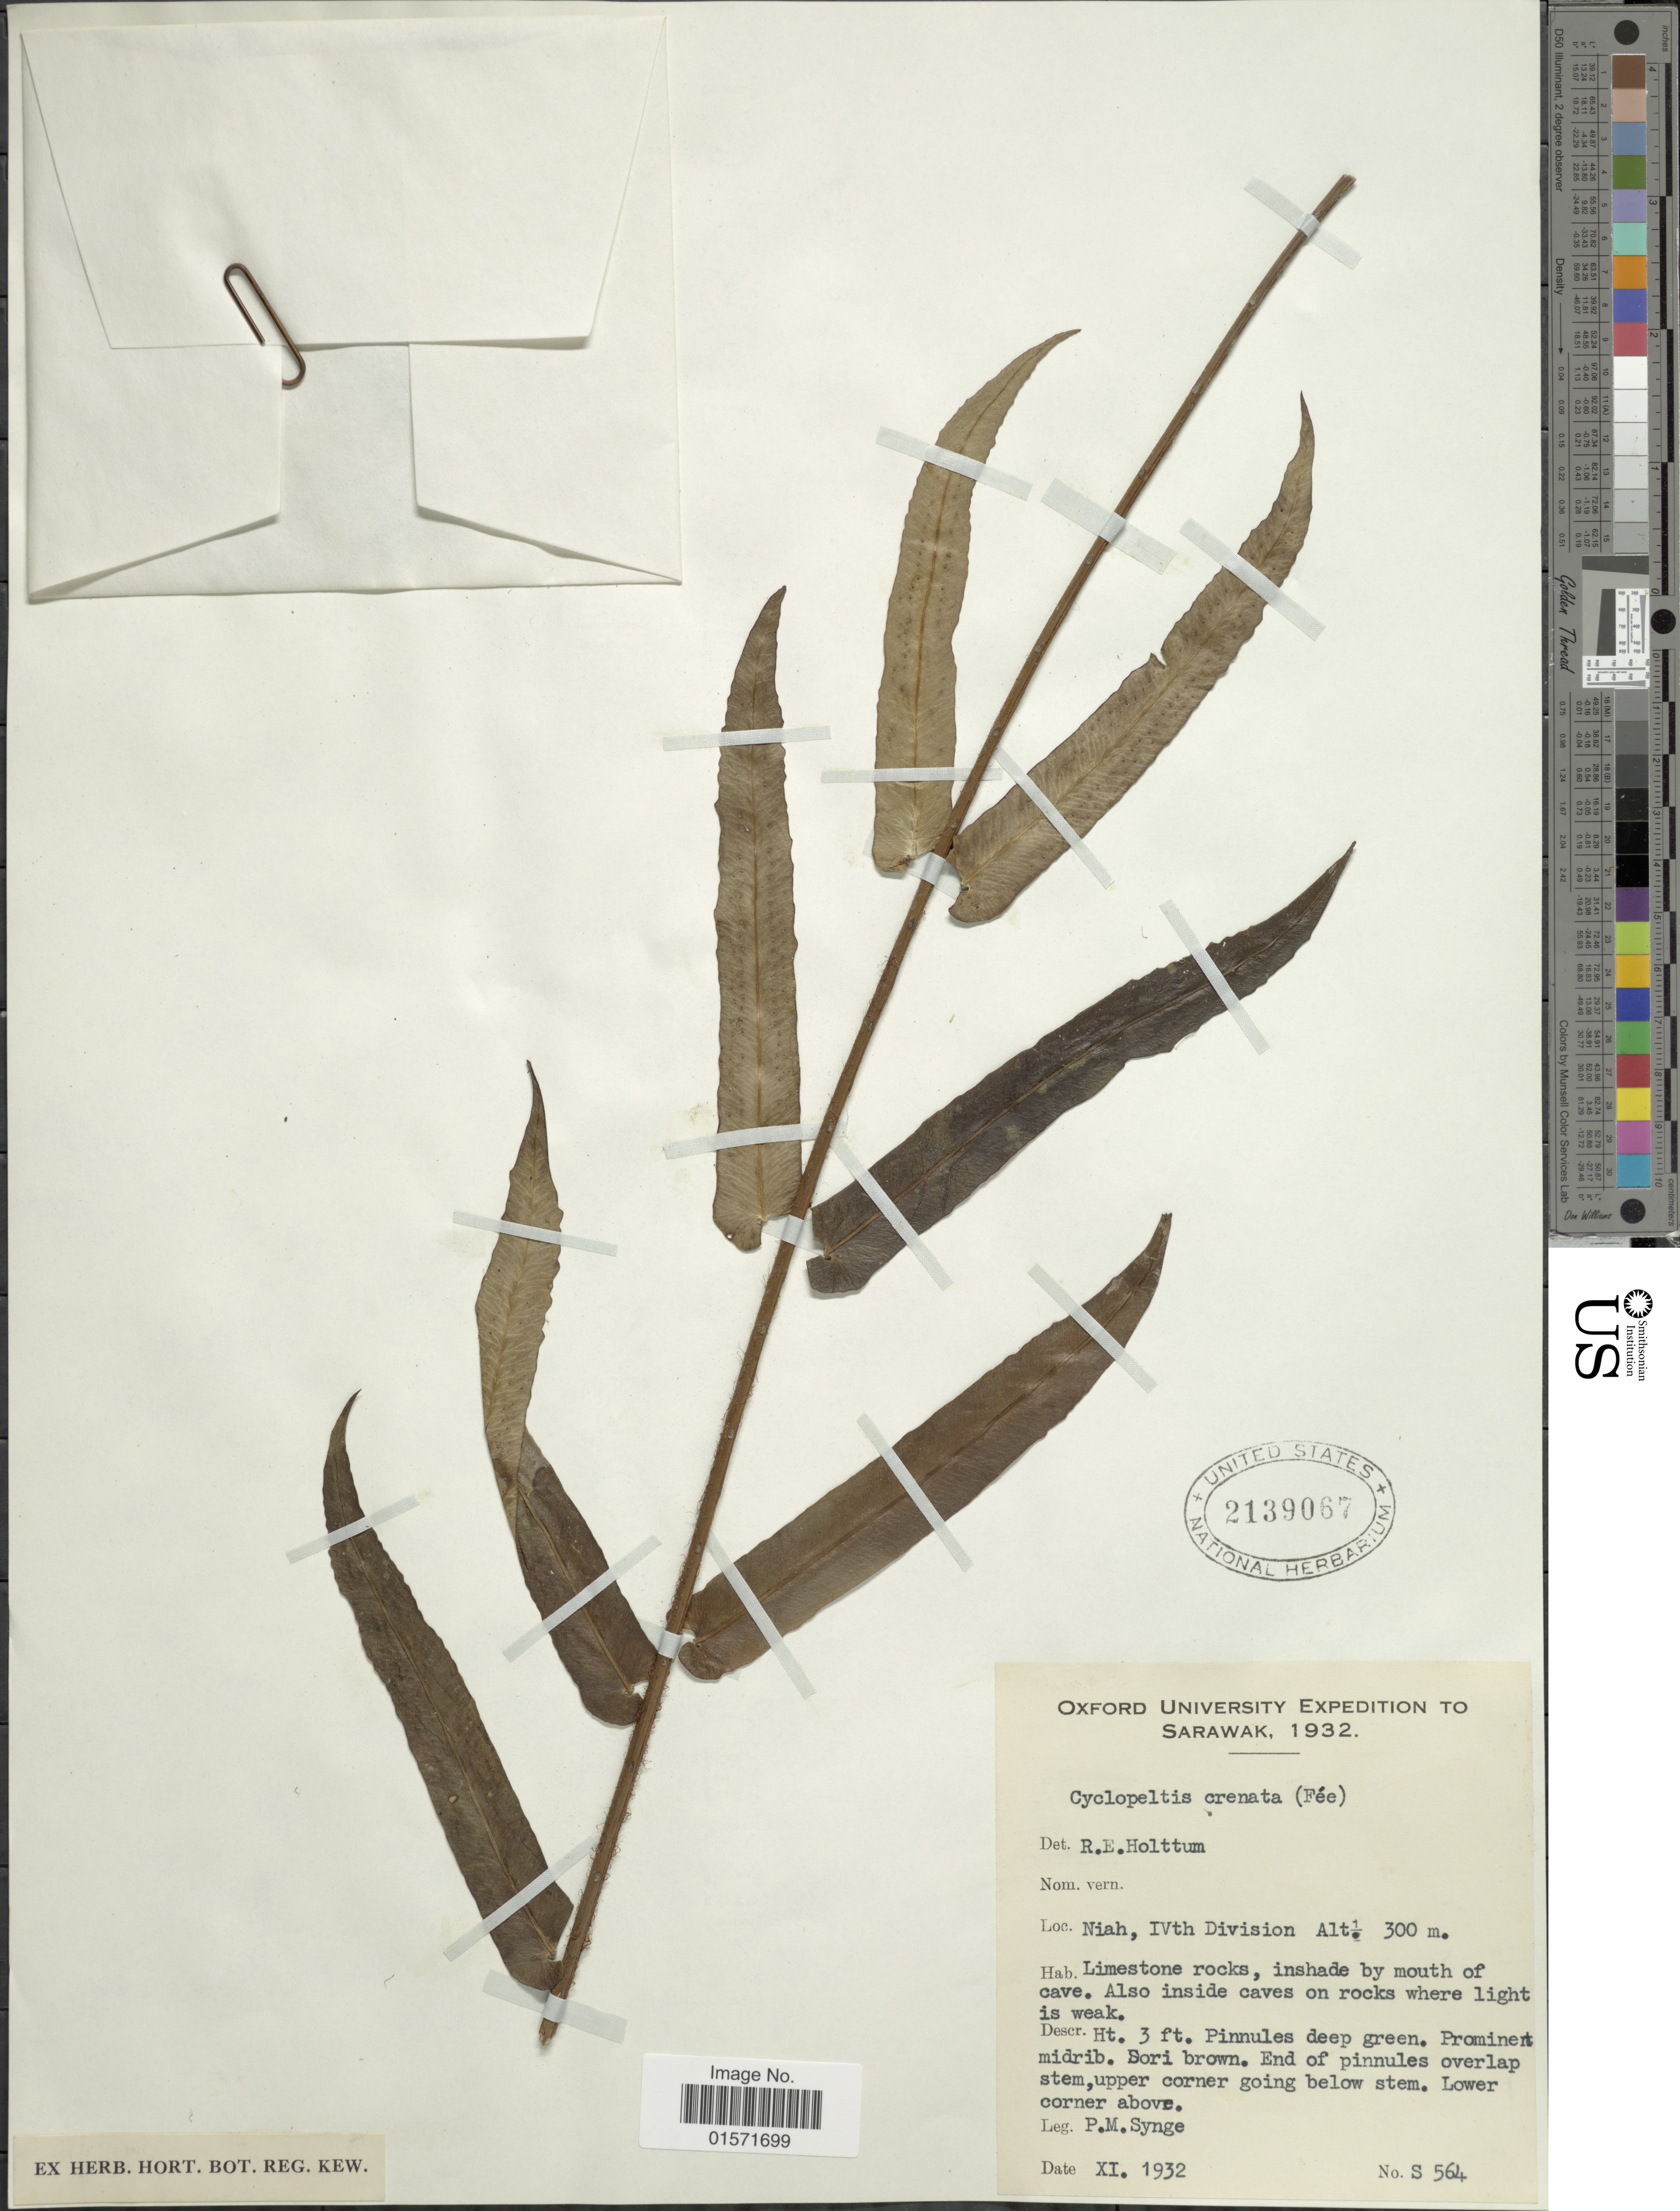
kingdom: Plantae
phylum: Tracheophyta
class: Polypodiopsida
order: Polypodiales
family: Lomariopsidaceae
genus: Cyclopeltis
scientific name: Cyclopeltis crenata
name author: (Fée) C. Chr.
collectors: R. E. Holttum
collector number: S 564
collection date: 1932-11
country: Malaysia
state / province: Sarawak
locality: Niah, Ivth Division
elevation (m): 300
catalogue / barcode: US 2139067